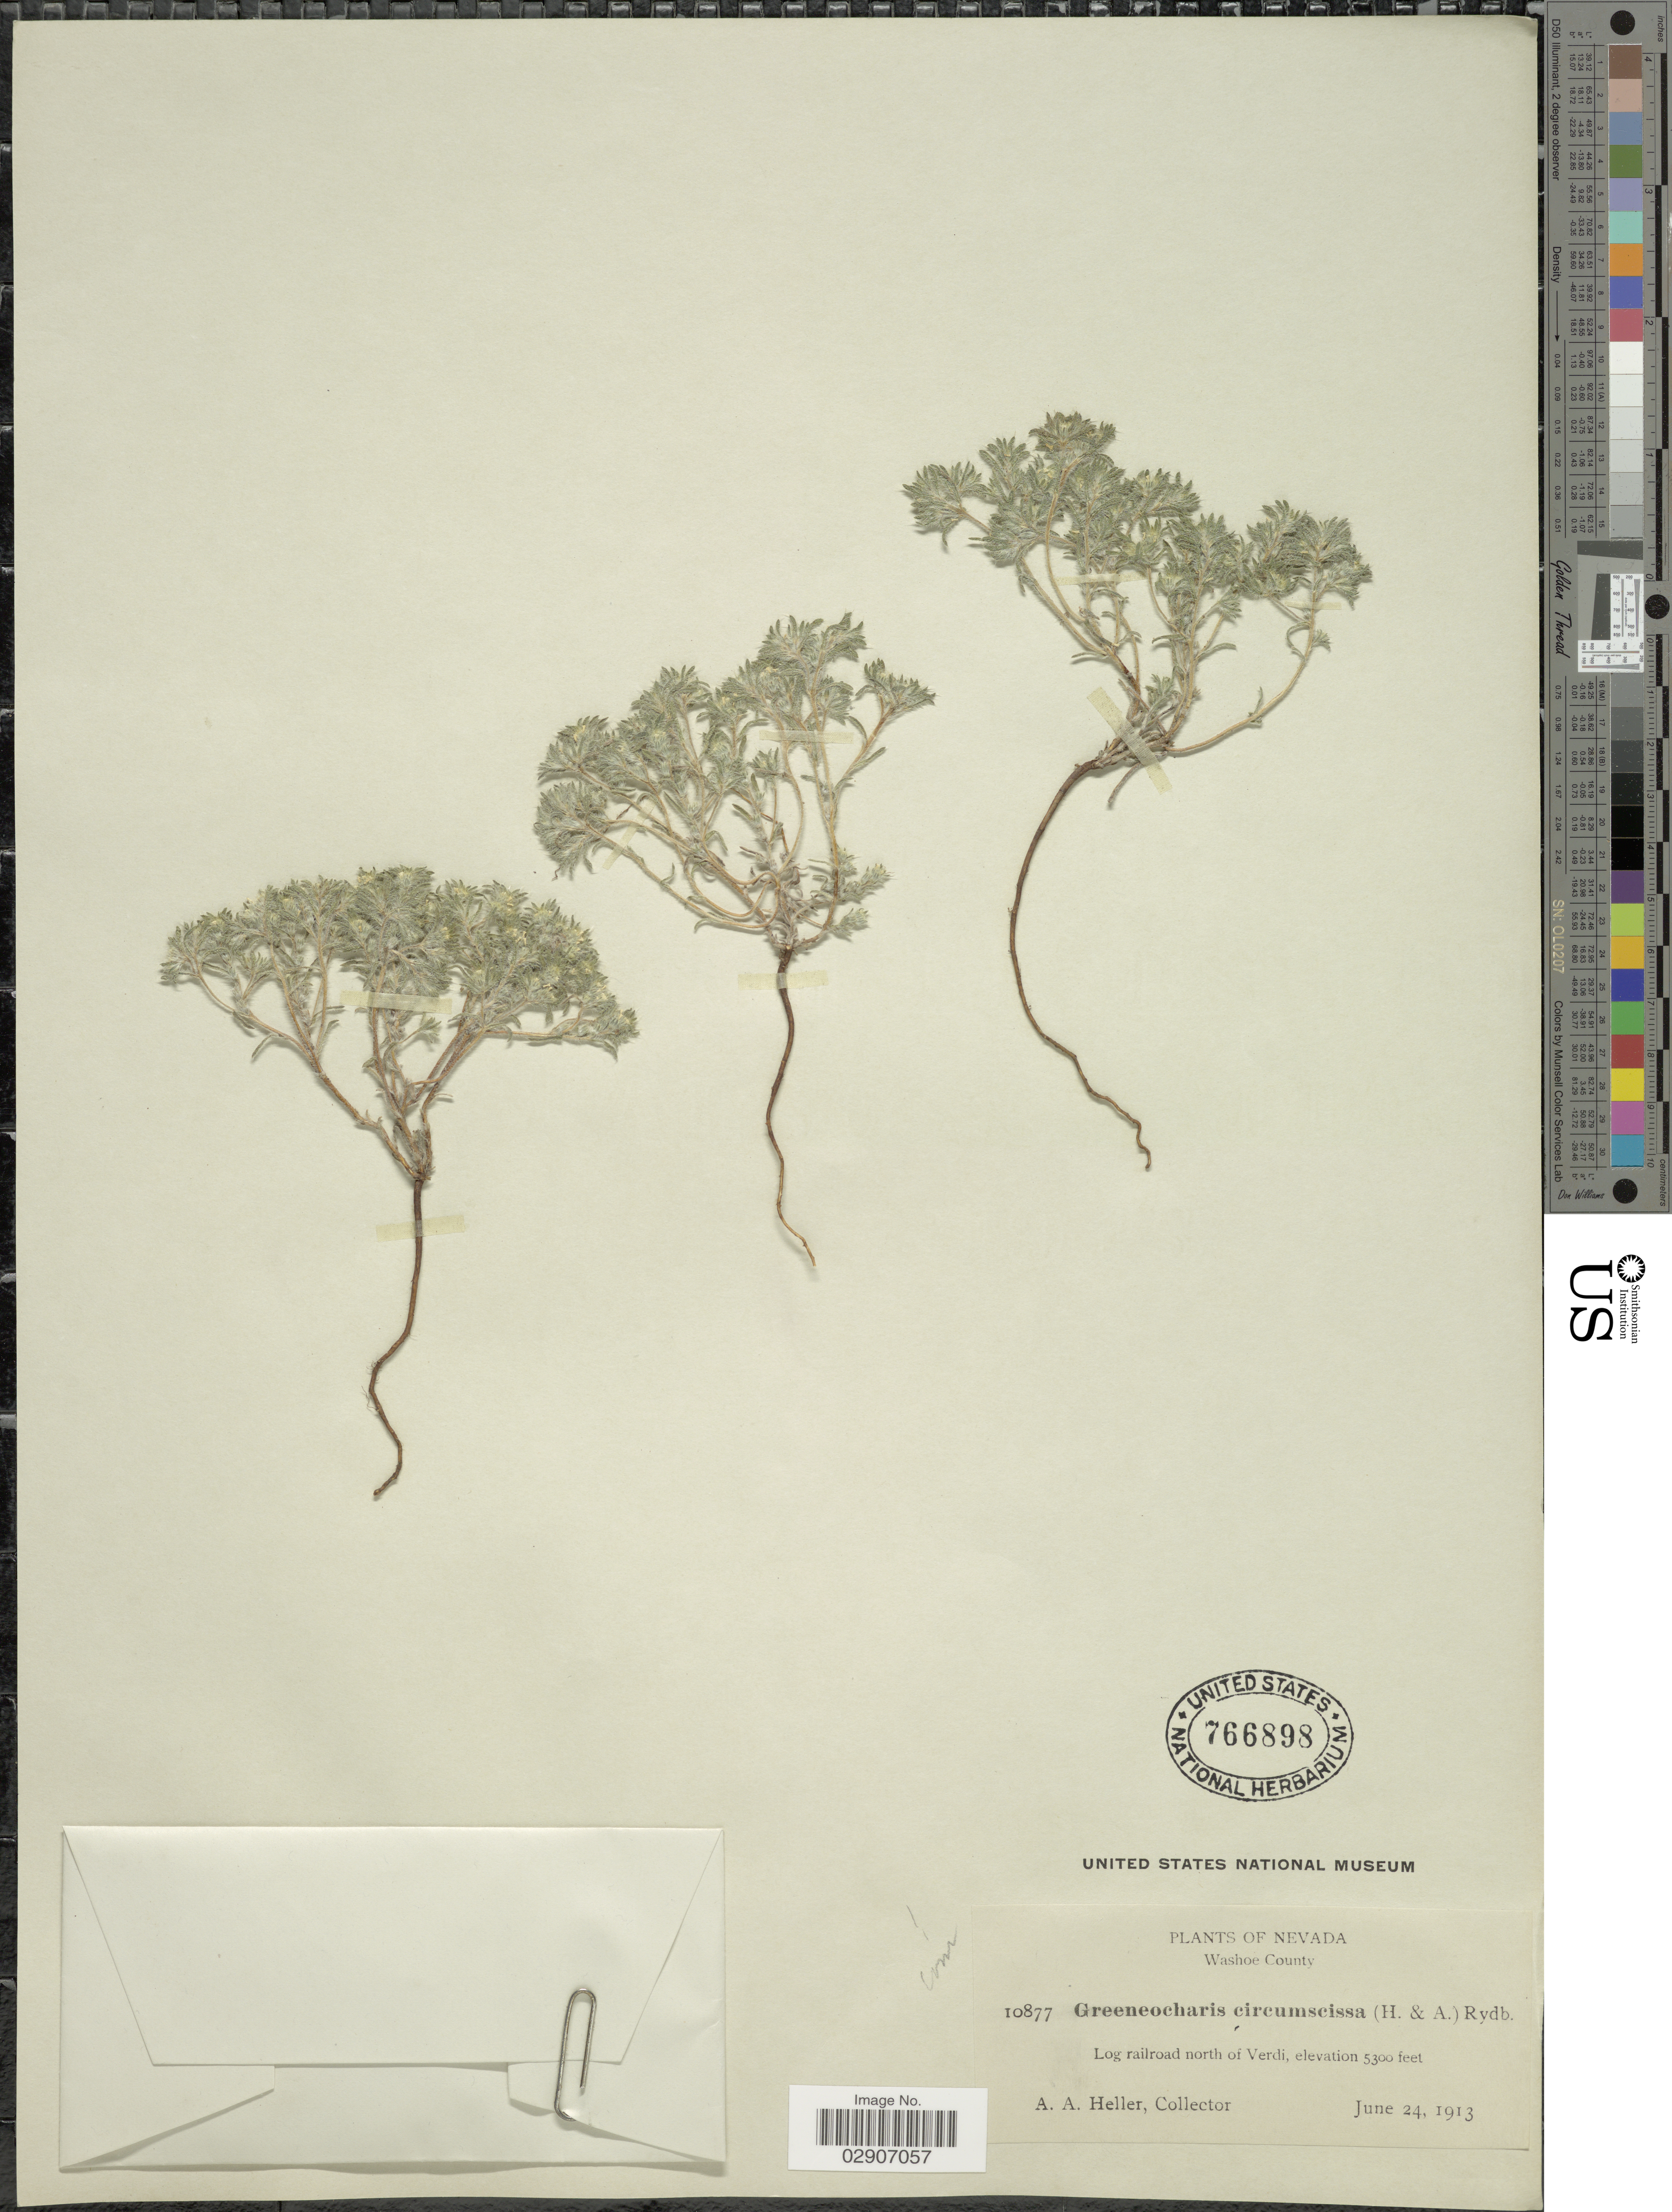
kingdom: Plantae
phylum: Tracheophyta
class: Magnoliopsida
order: Boraginales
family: Boraginaceae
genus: Cryptantha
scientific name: Cryptantha circumscissa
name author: (Hook. & Arn.) I.M. Johnst.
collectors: A. A. Heller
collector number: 10877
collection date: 1913-06-24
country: United States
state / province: Nevada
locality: Washoe County. Log railroad north of Verdi.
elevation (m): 1615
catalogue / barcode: US 766898